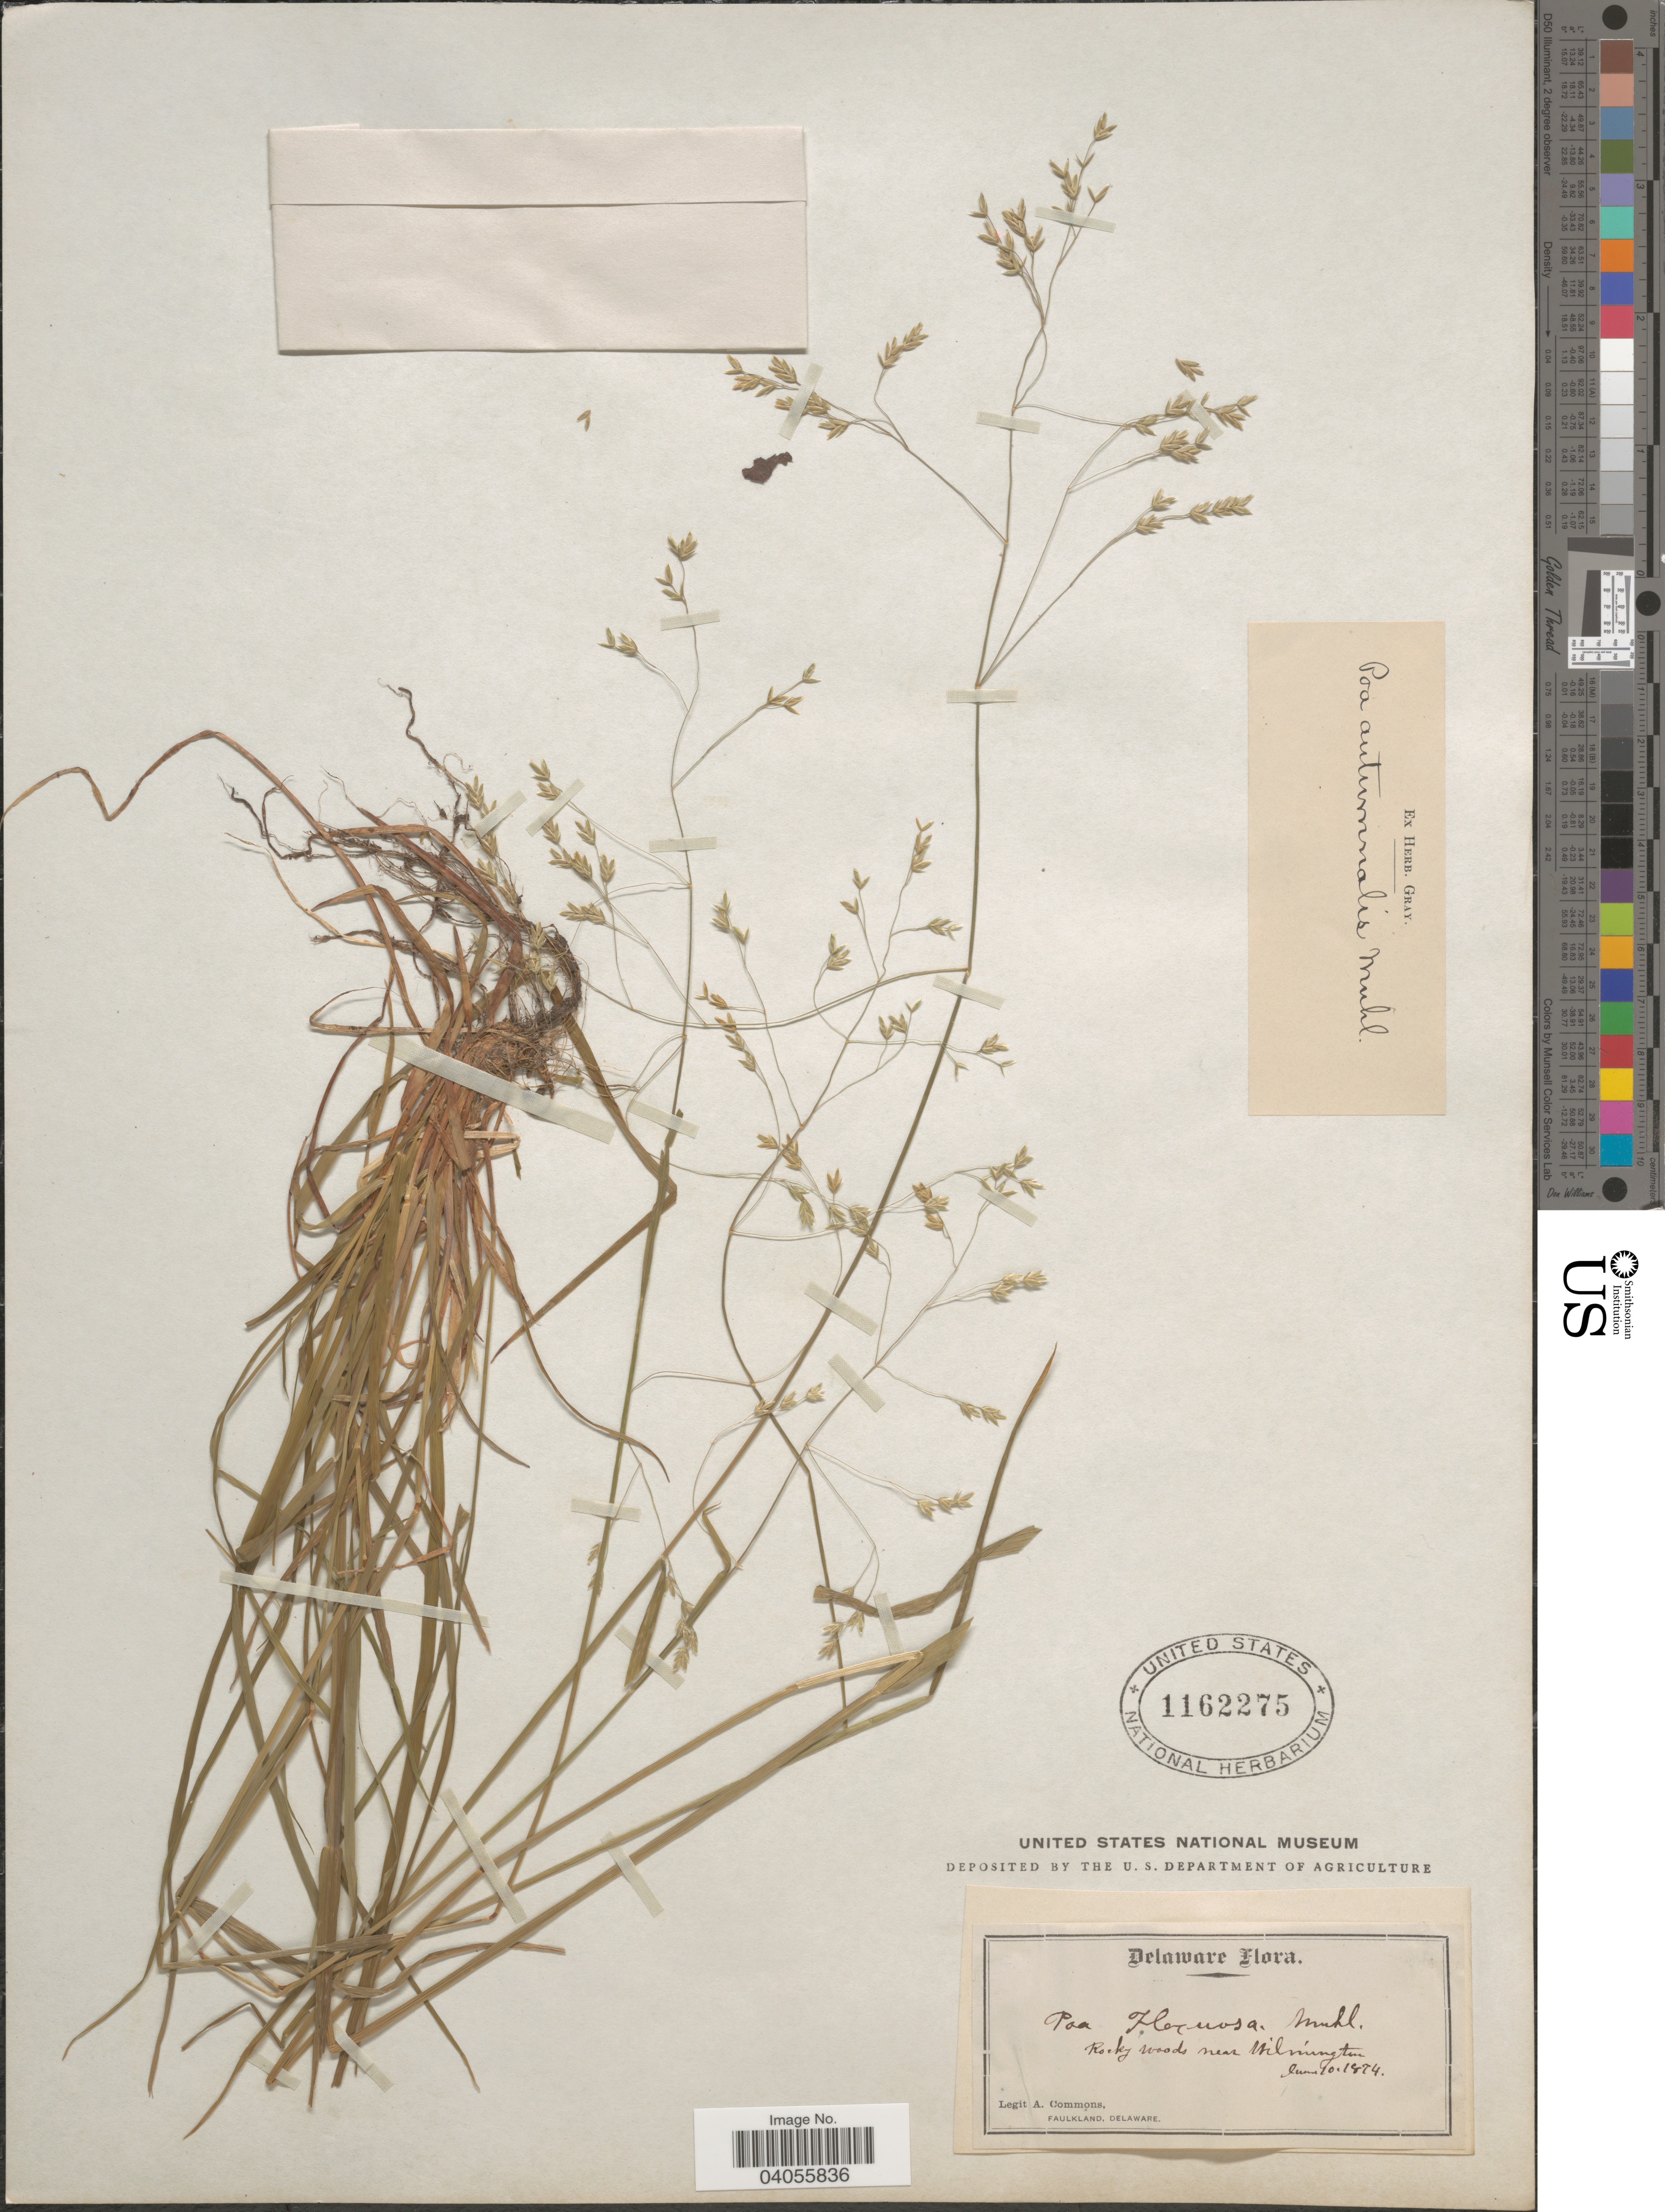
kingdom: Plantae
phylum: Tracheophyta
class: Liliopsida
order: Poales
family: Poaceae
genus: Poa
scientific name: Poa autumnalis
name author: Muhl. ex Elliott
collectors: A. Commons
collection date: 1874-06-10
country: United States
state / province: Delaware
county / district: New Castle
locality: Rocky woods near Wilmington.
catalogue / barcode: US 1162275